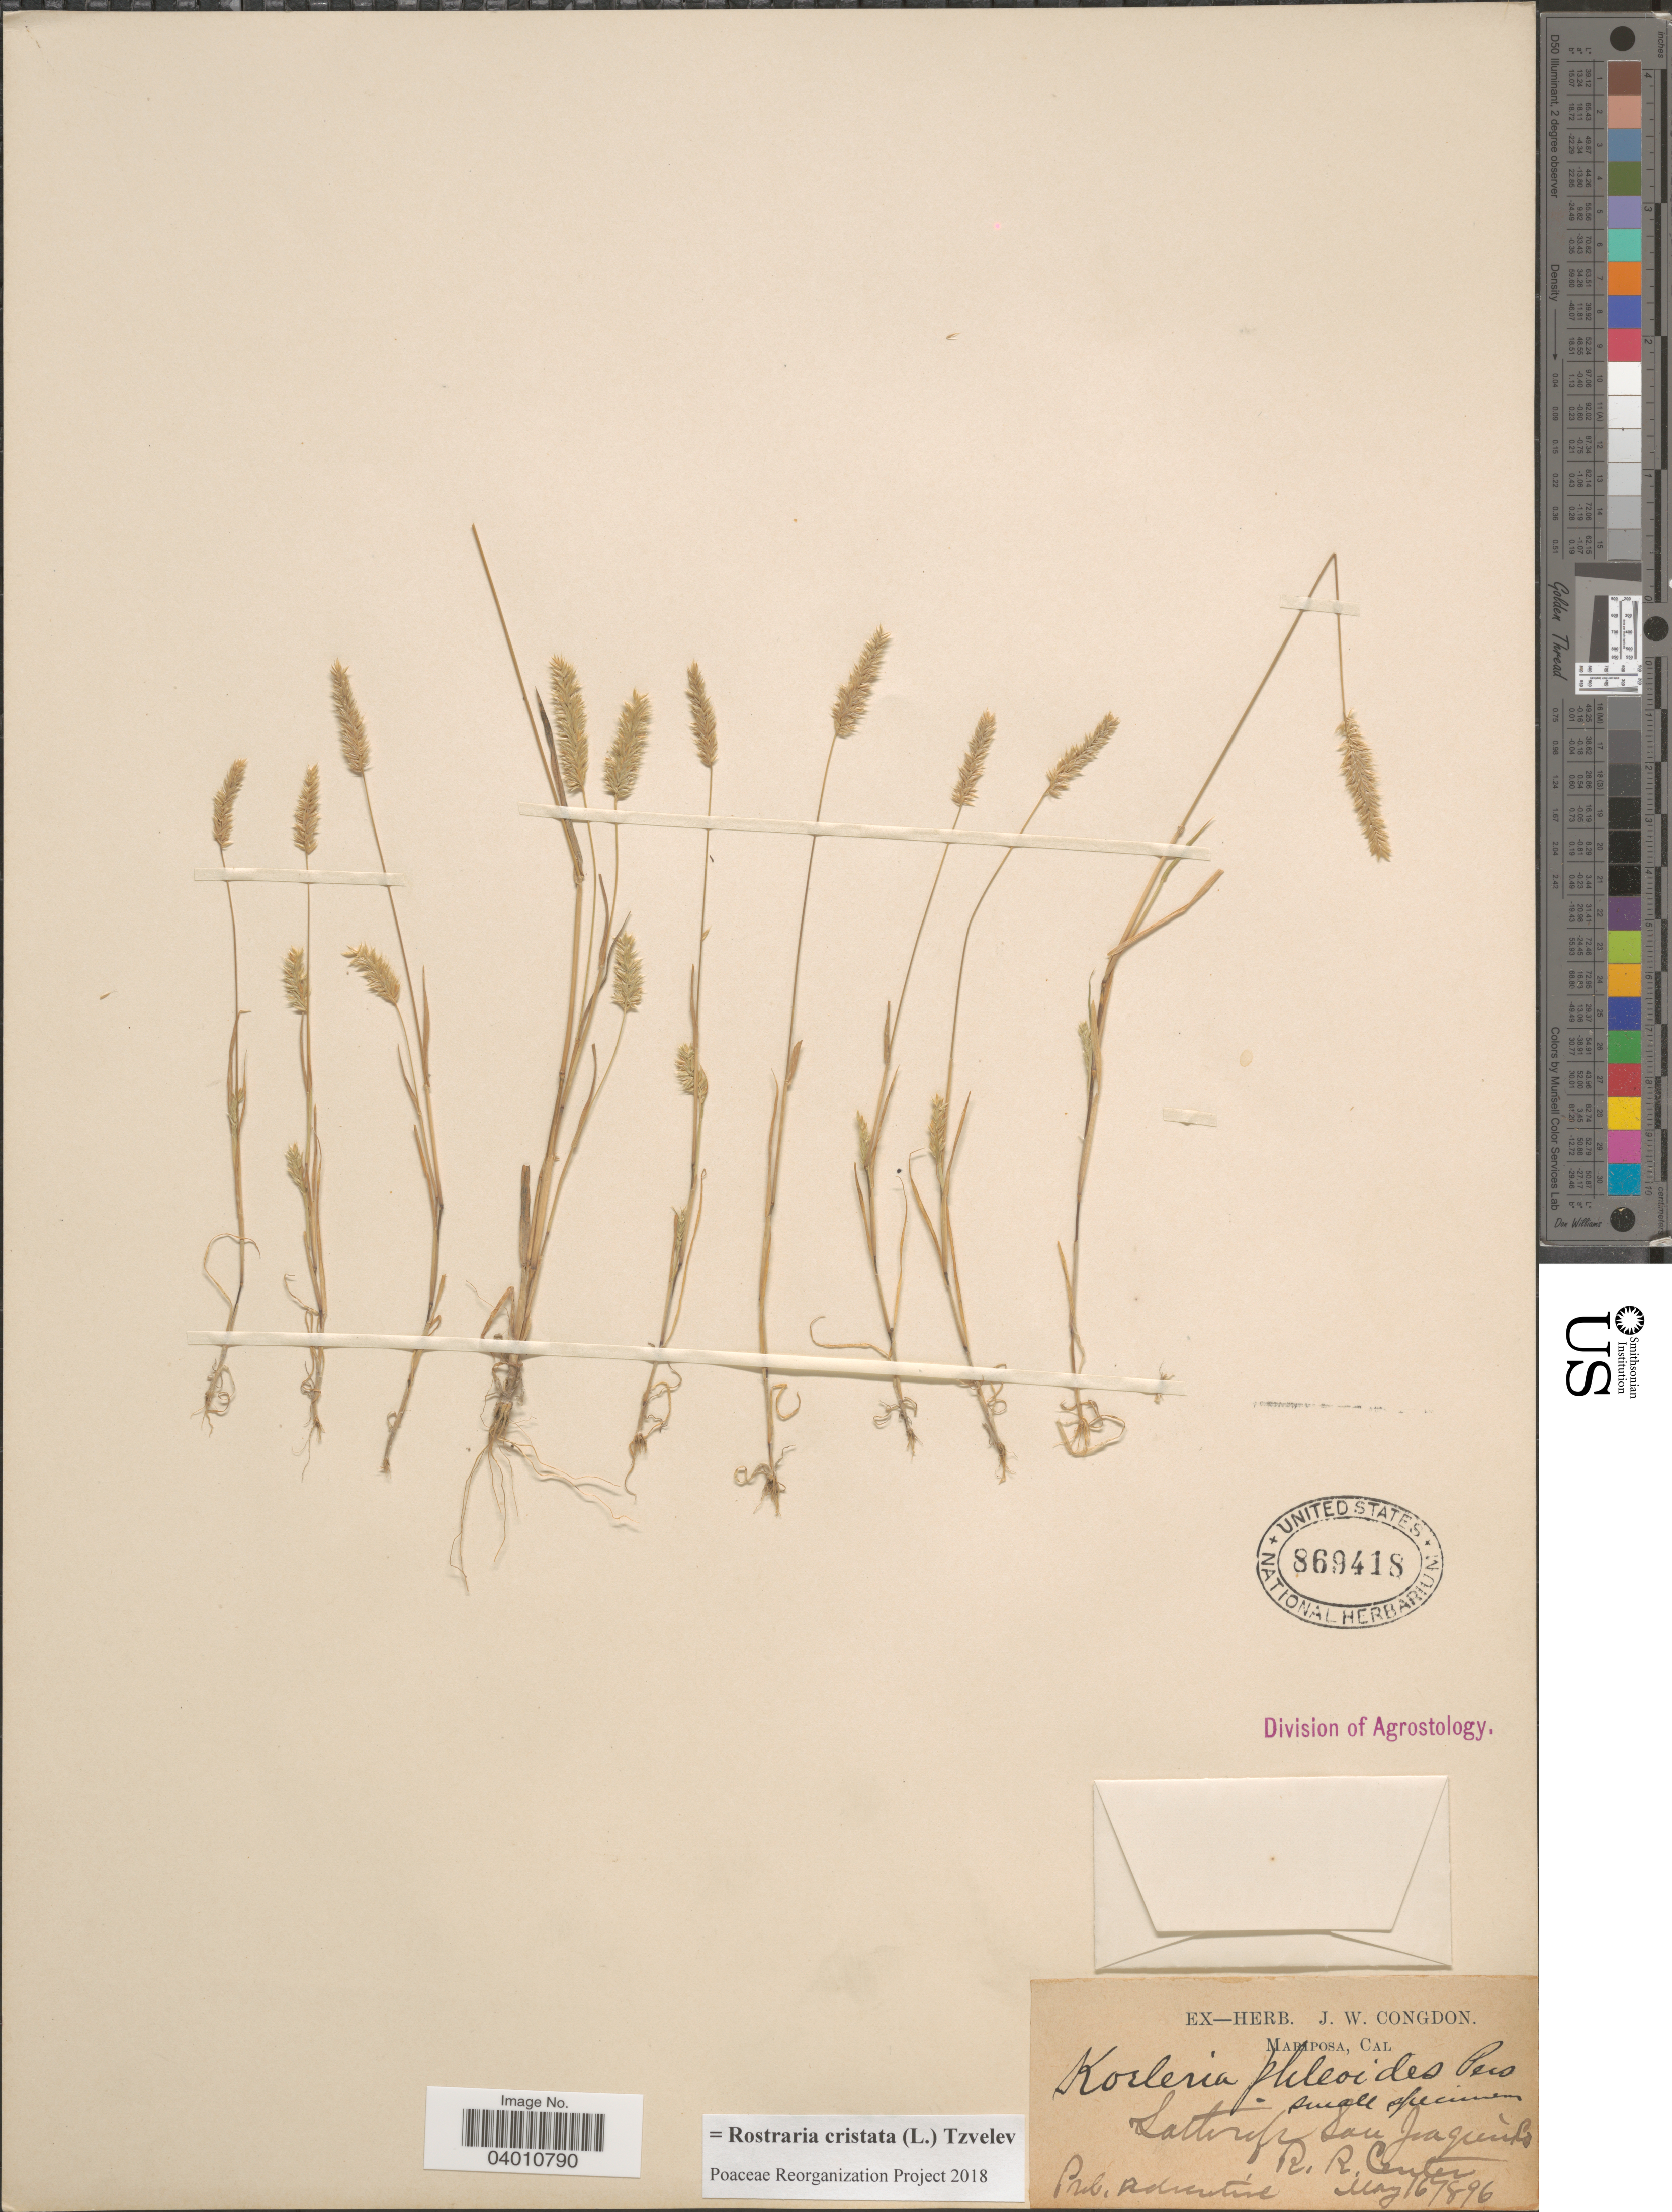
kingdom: Plantae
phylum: Tracheophyta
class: Liliopsida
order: Poales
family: Poaceae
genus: Rostraria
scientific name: Rostraria cristata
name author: (L.) Tzvelev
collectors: R. Guter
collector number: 165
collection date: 1896-05-16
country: United States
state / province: California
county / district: San Joaquin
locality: Satterife [interpreted] San Joaquin co.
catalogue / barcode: US 869418